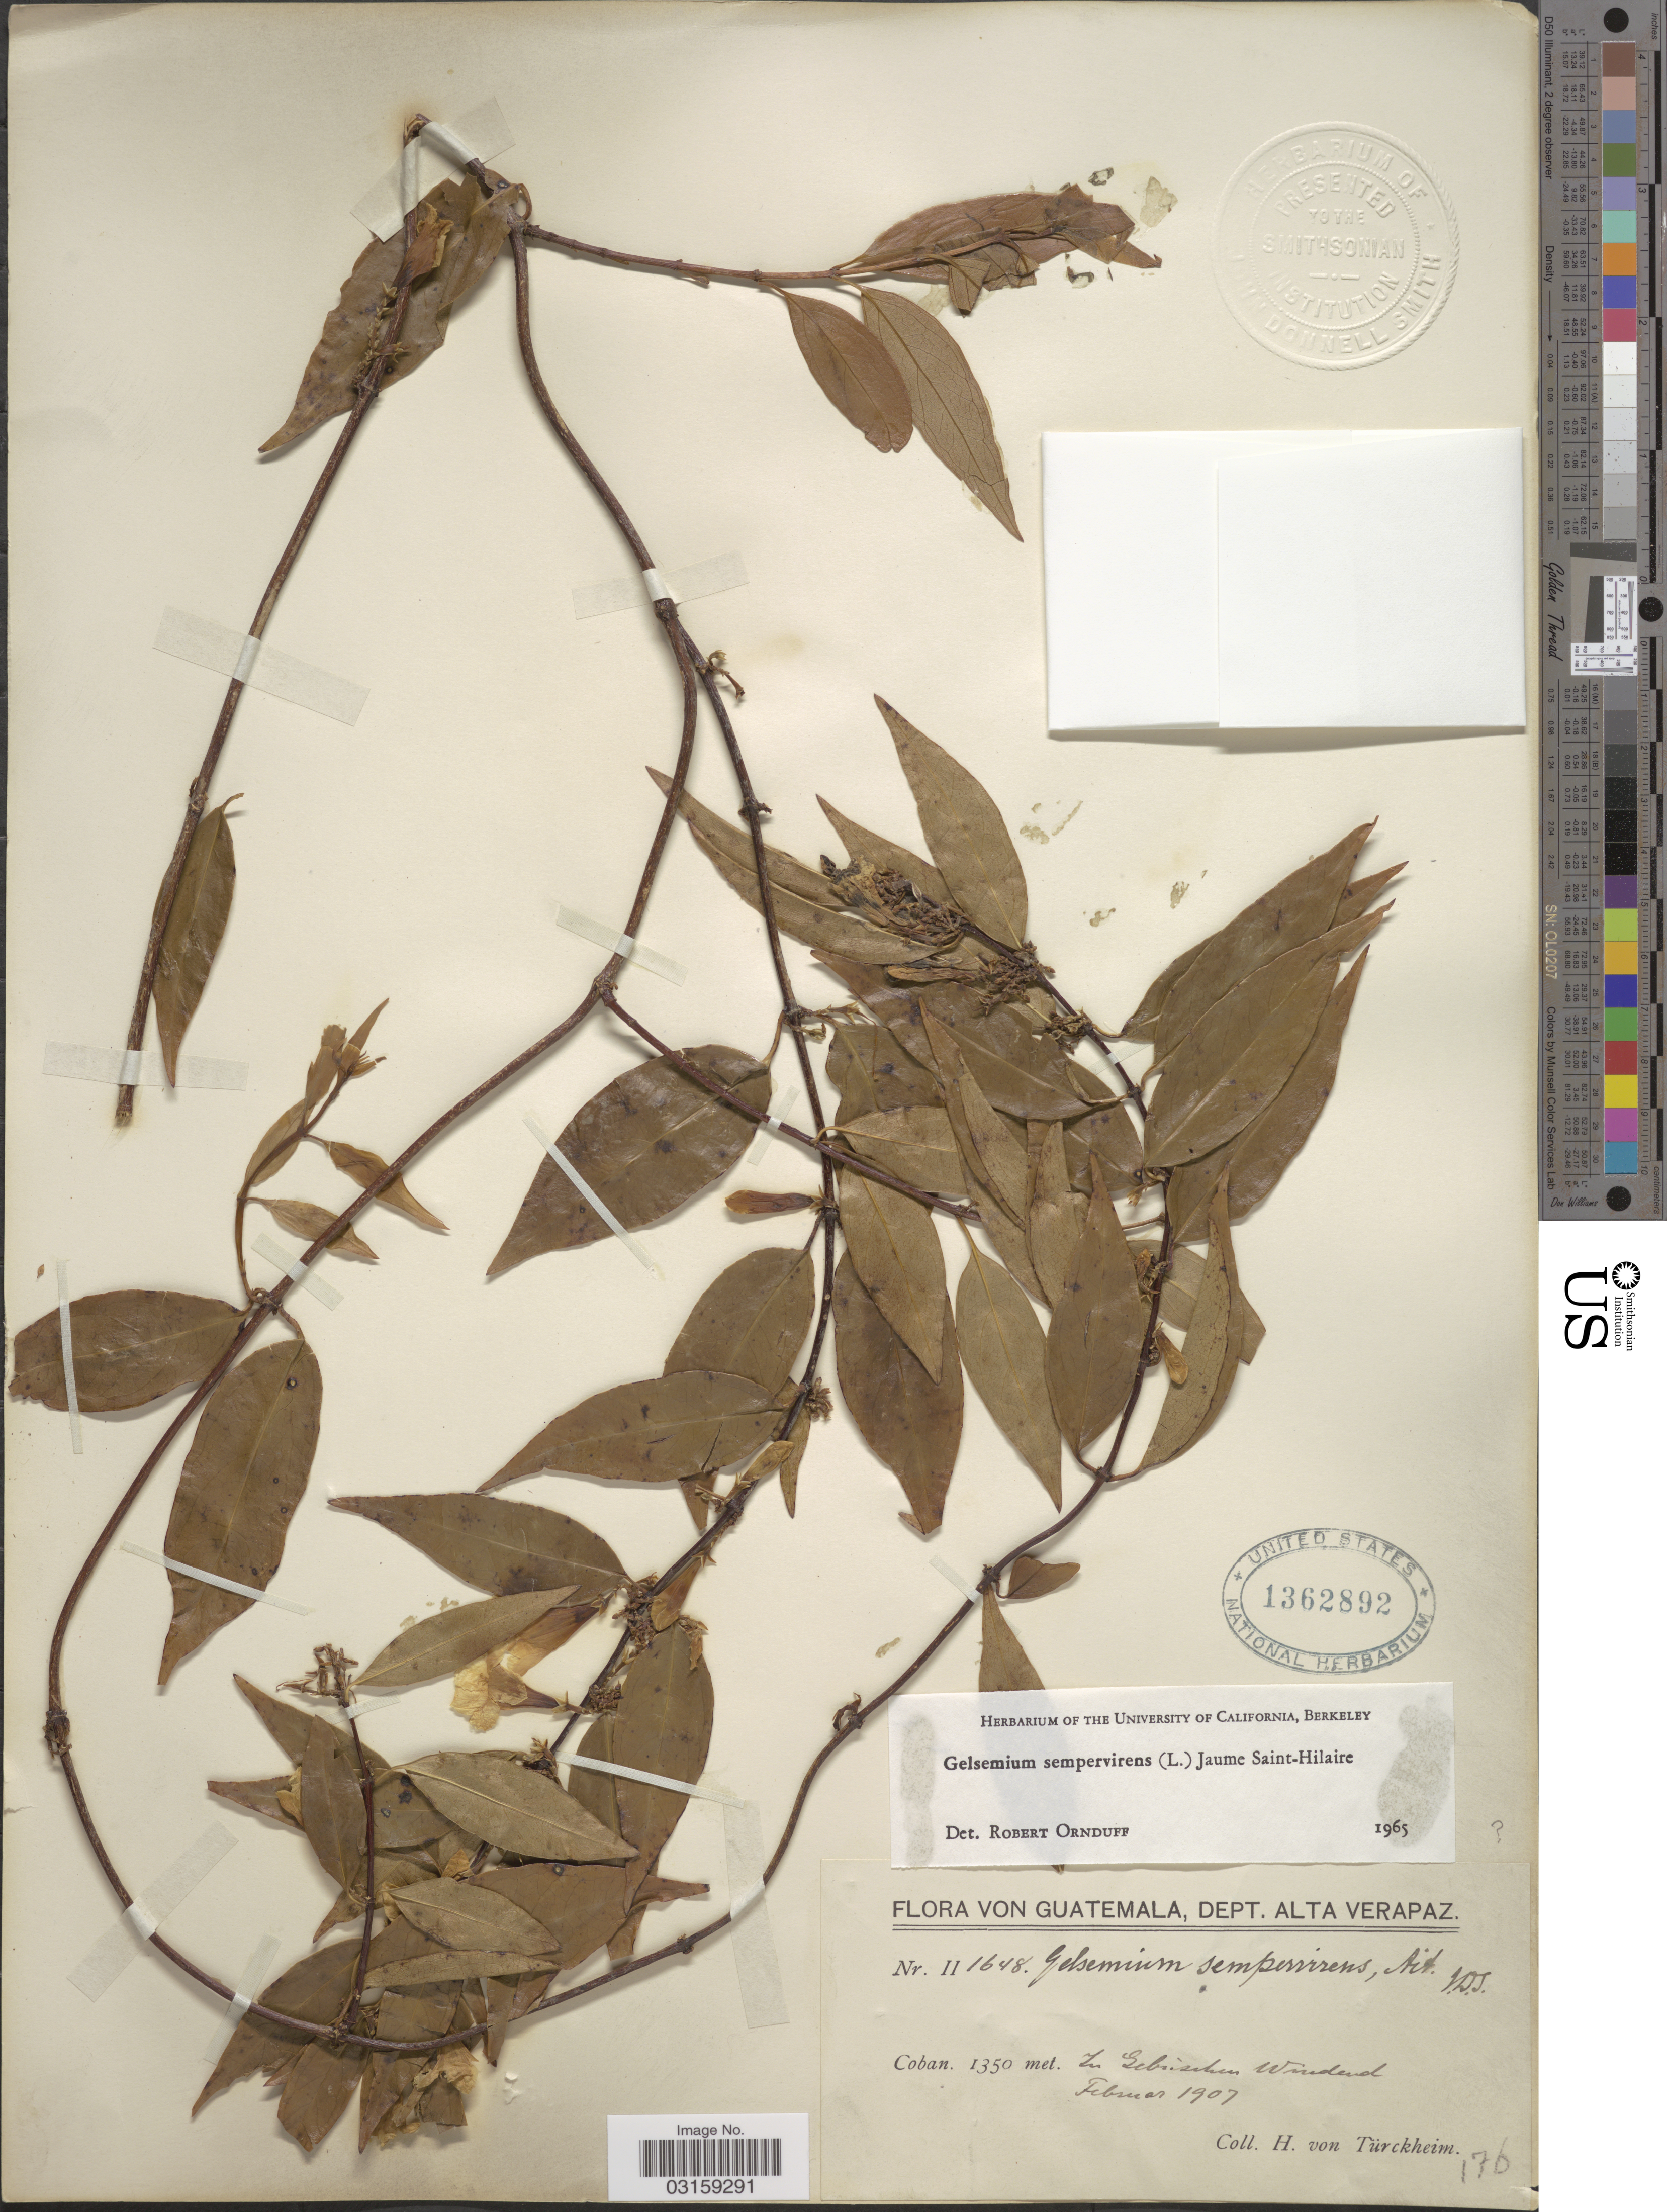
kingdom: Plantae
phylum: Tracheophyta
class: Magnoliopsida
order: Gentianales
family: Gelsemiaceae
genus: Gelsemium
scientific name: Gelsemium sempervirens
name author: (L.) J. St.-Hil.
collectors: H. von Türckheim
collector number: II1648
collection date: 1907-02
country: Guatemala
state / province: Alta Verapaz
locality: Dept. Alta Verapaz. Coban.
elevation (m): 1350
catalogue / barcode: US 1362892